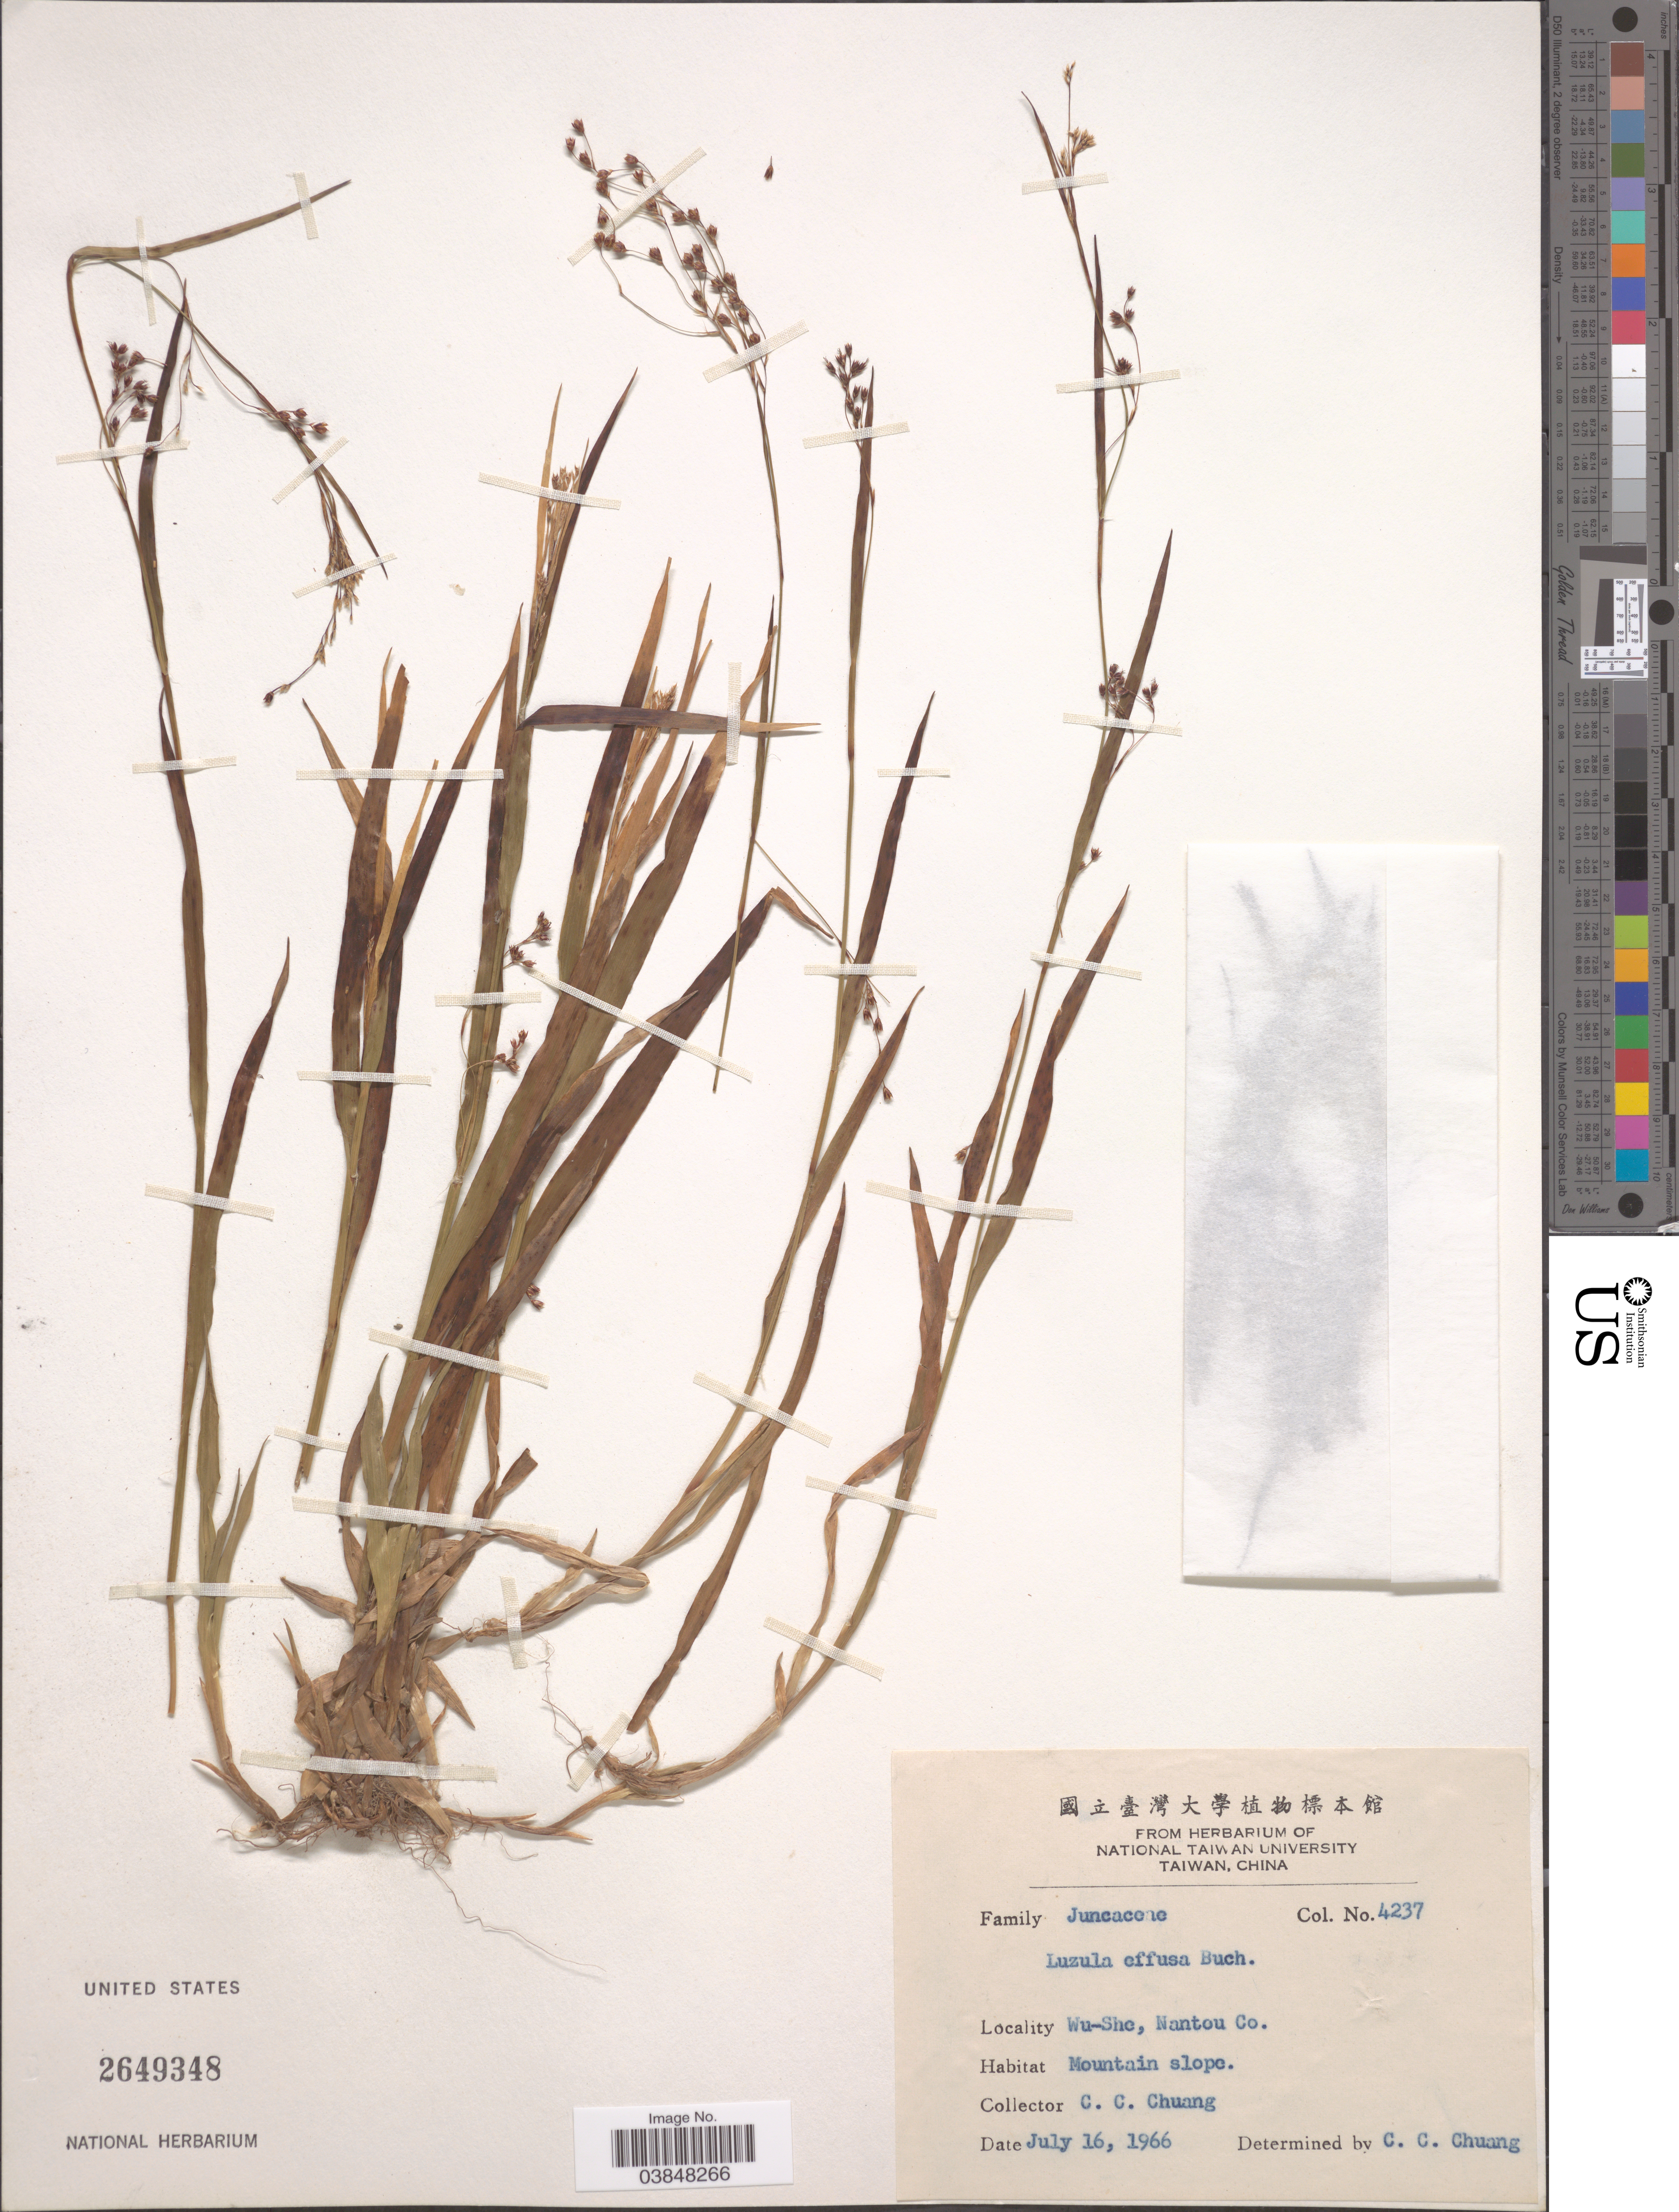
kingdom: Plantae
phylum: Tracheophyta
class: Liliopsida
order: Poales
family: Juncaceae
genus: Luzula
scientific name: Luzula effusa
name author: Buchenau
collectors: C. C. Chuang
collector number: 4237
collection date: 1966-07-16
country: Taiwan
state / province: Nantou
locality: Wu-She, Nantou Co. Mountain slope.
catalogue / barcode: US 2649348